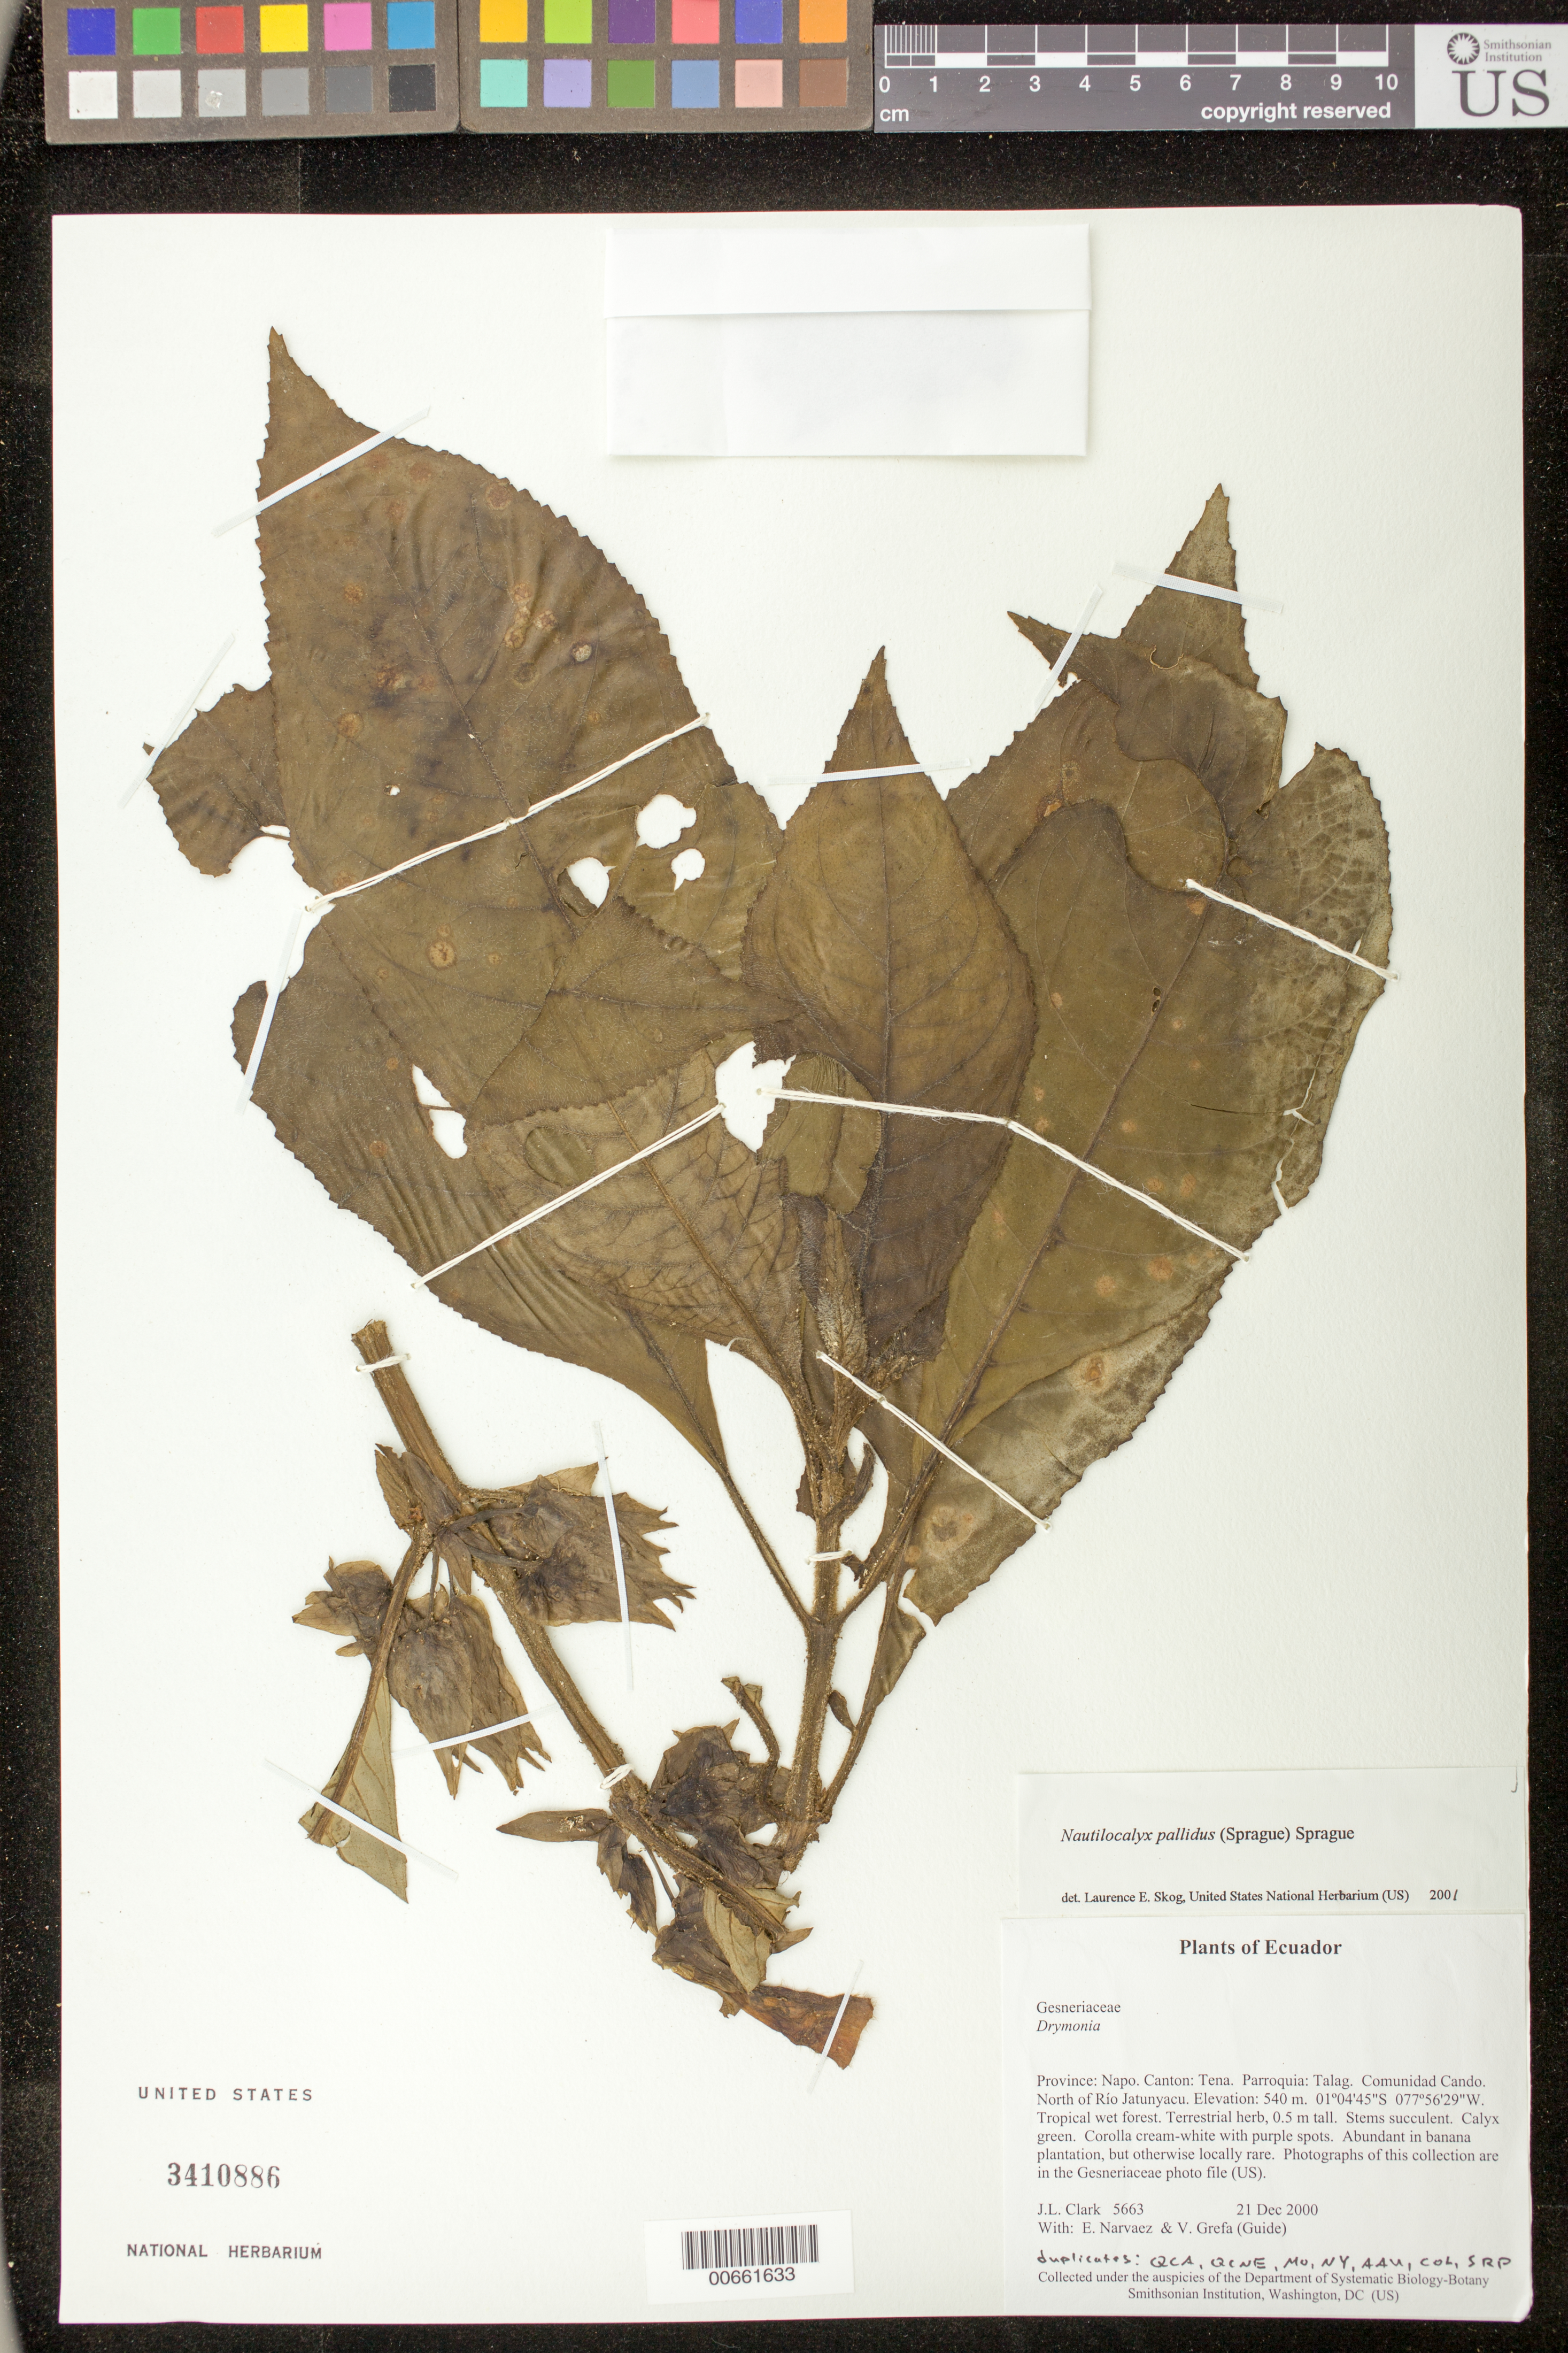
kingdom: Plantae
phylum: Tracheophyta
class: Magnoliopsida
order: Lamiales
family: Gesneriaceae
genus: Nautilocalyx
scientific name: Nautilocalyx pallidus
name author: (Sprague) C. Sprague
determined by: Skog, Laurence E.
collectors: J. L. Clark, E. Narváez & V. Grefa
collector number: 5663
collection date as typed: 21 Dec 2000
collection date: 2000-12-21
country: Ecuador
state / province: Napo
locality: Cantón: Tena. Parroquia: Talag. Comunidad Cando. North of Río Jatunyacu.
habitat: Tropical wet forest.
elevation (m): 540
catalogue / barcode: US 3410886